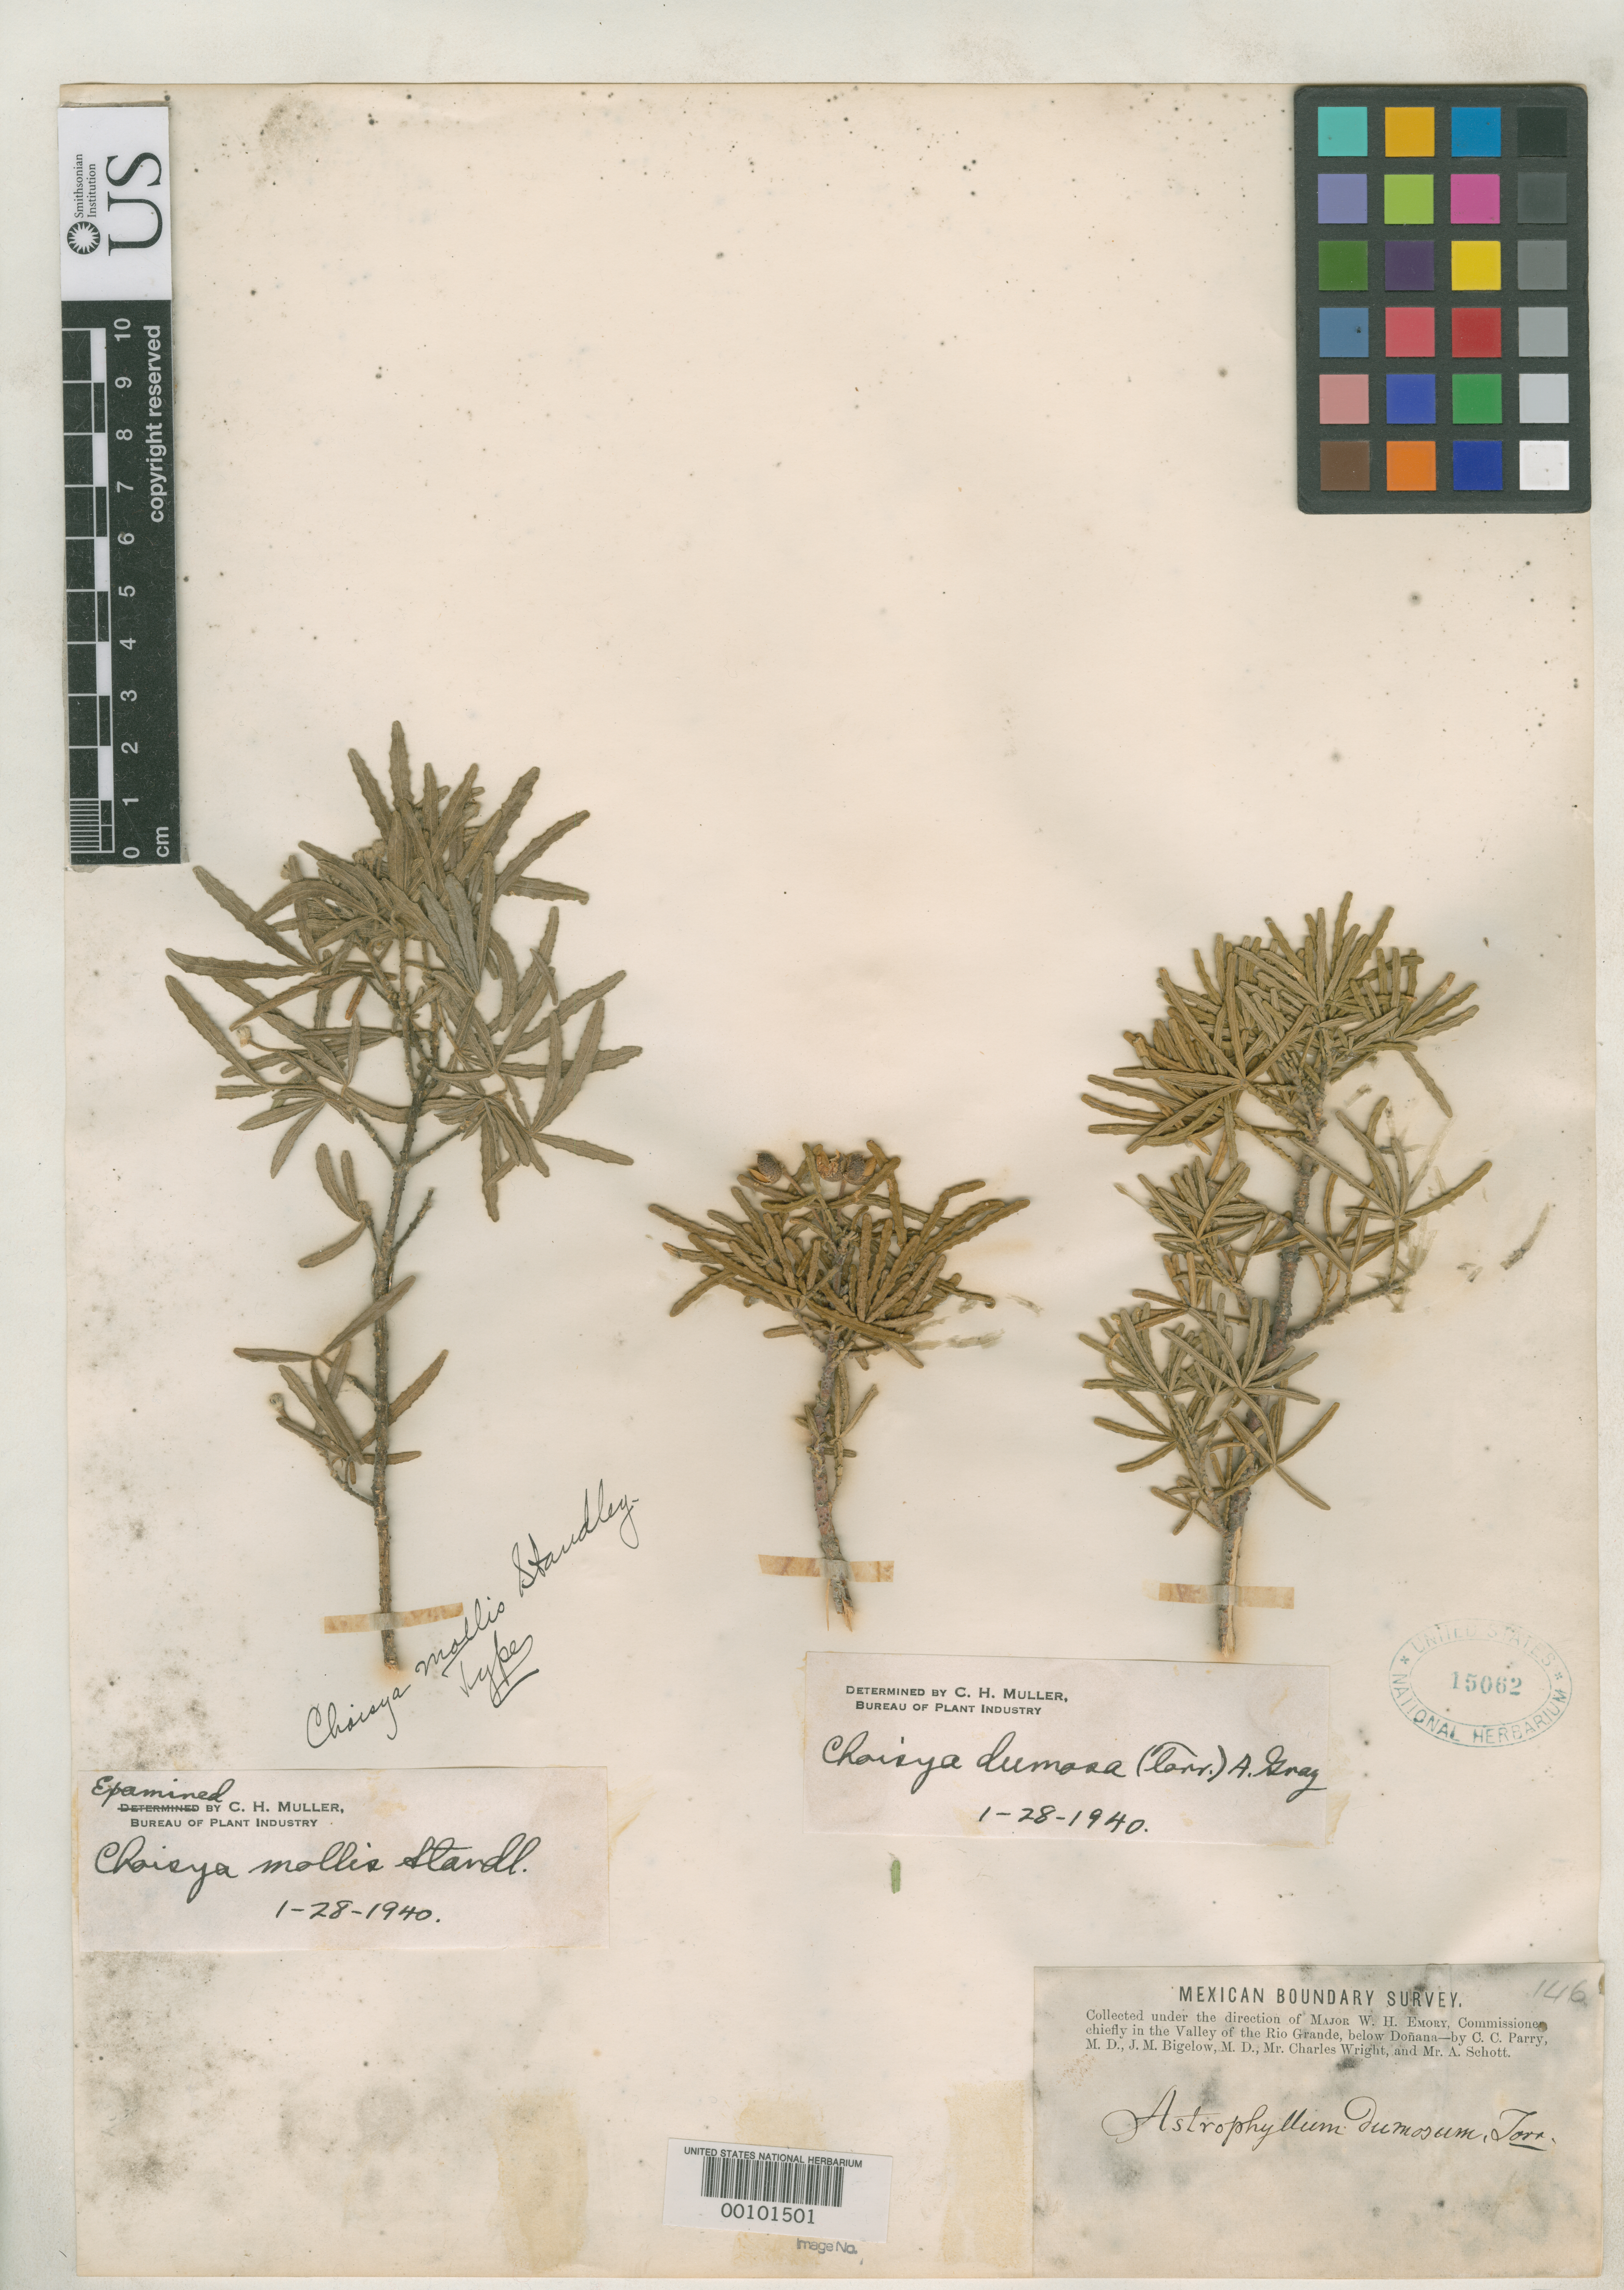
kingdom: Plantae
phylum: Tracheophyta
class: Magnoliopsida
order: Sapindales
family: Rutaceae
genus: Choisya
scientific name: Choisya mollis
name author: Standl.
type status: Holotype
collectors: W. H. Emory, C. C. Parry, J. M. Bigelow, C. Wright & A. C. V. Schott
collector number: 146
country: Mexico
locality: Valley of Rio Grande below Donana.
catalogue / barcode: US 15062